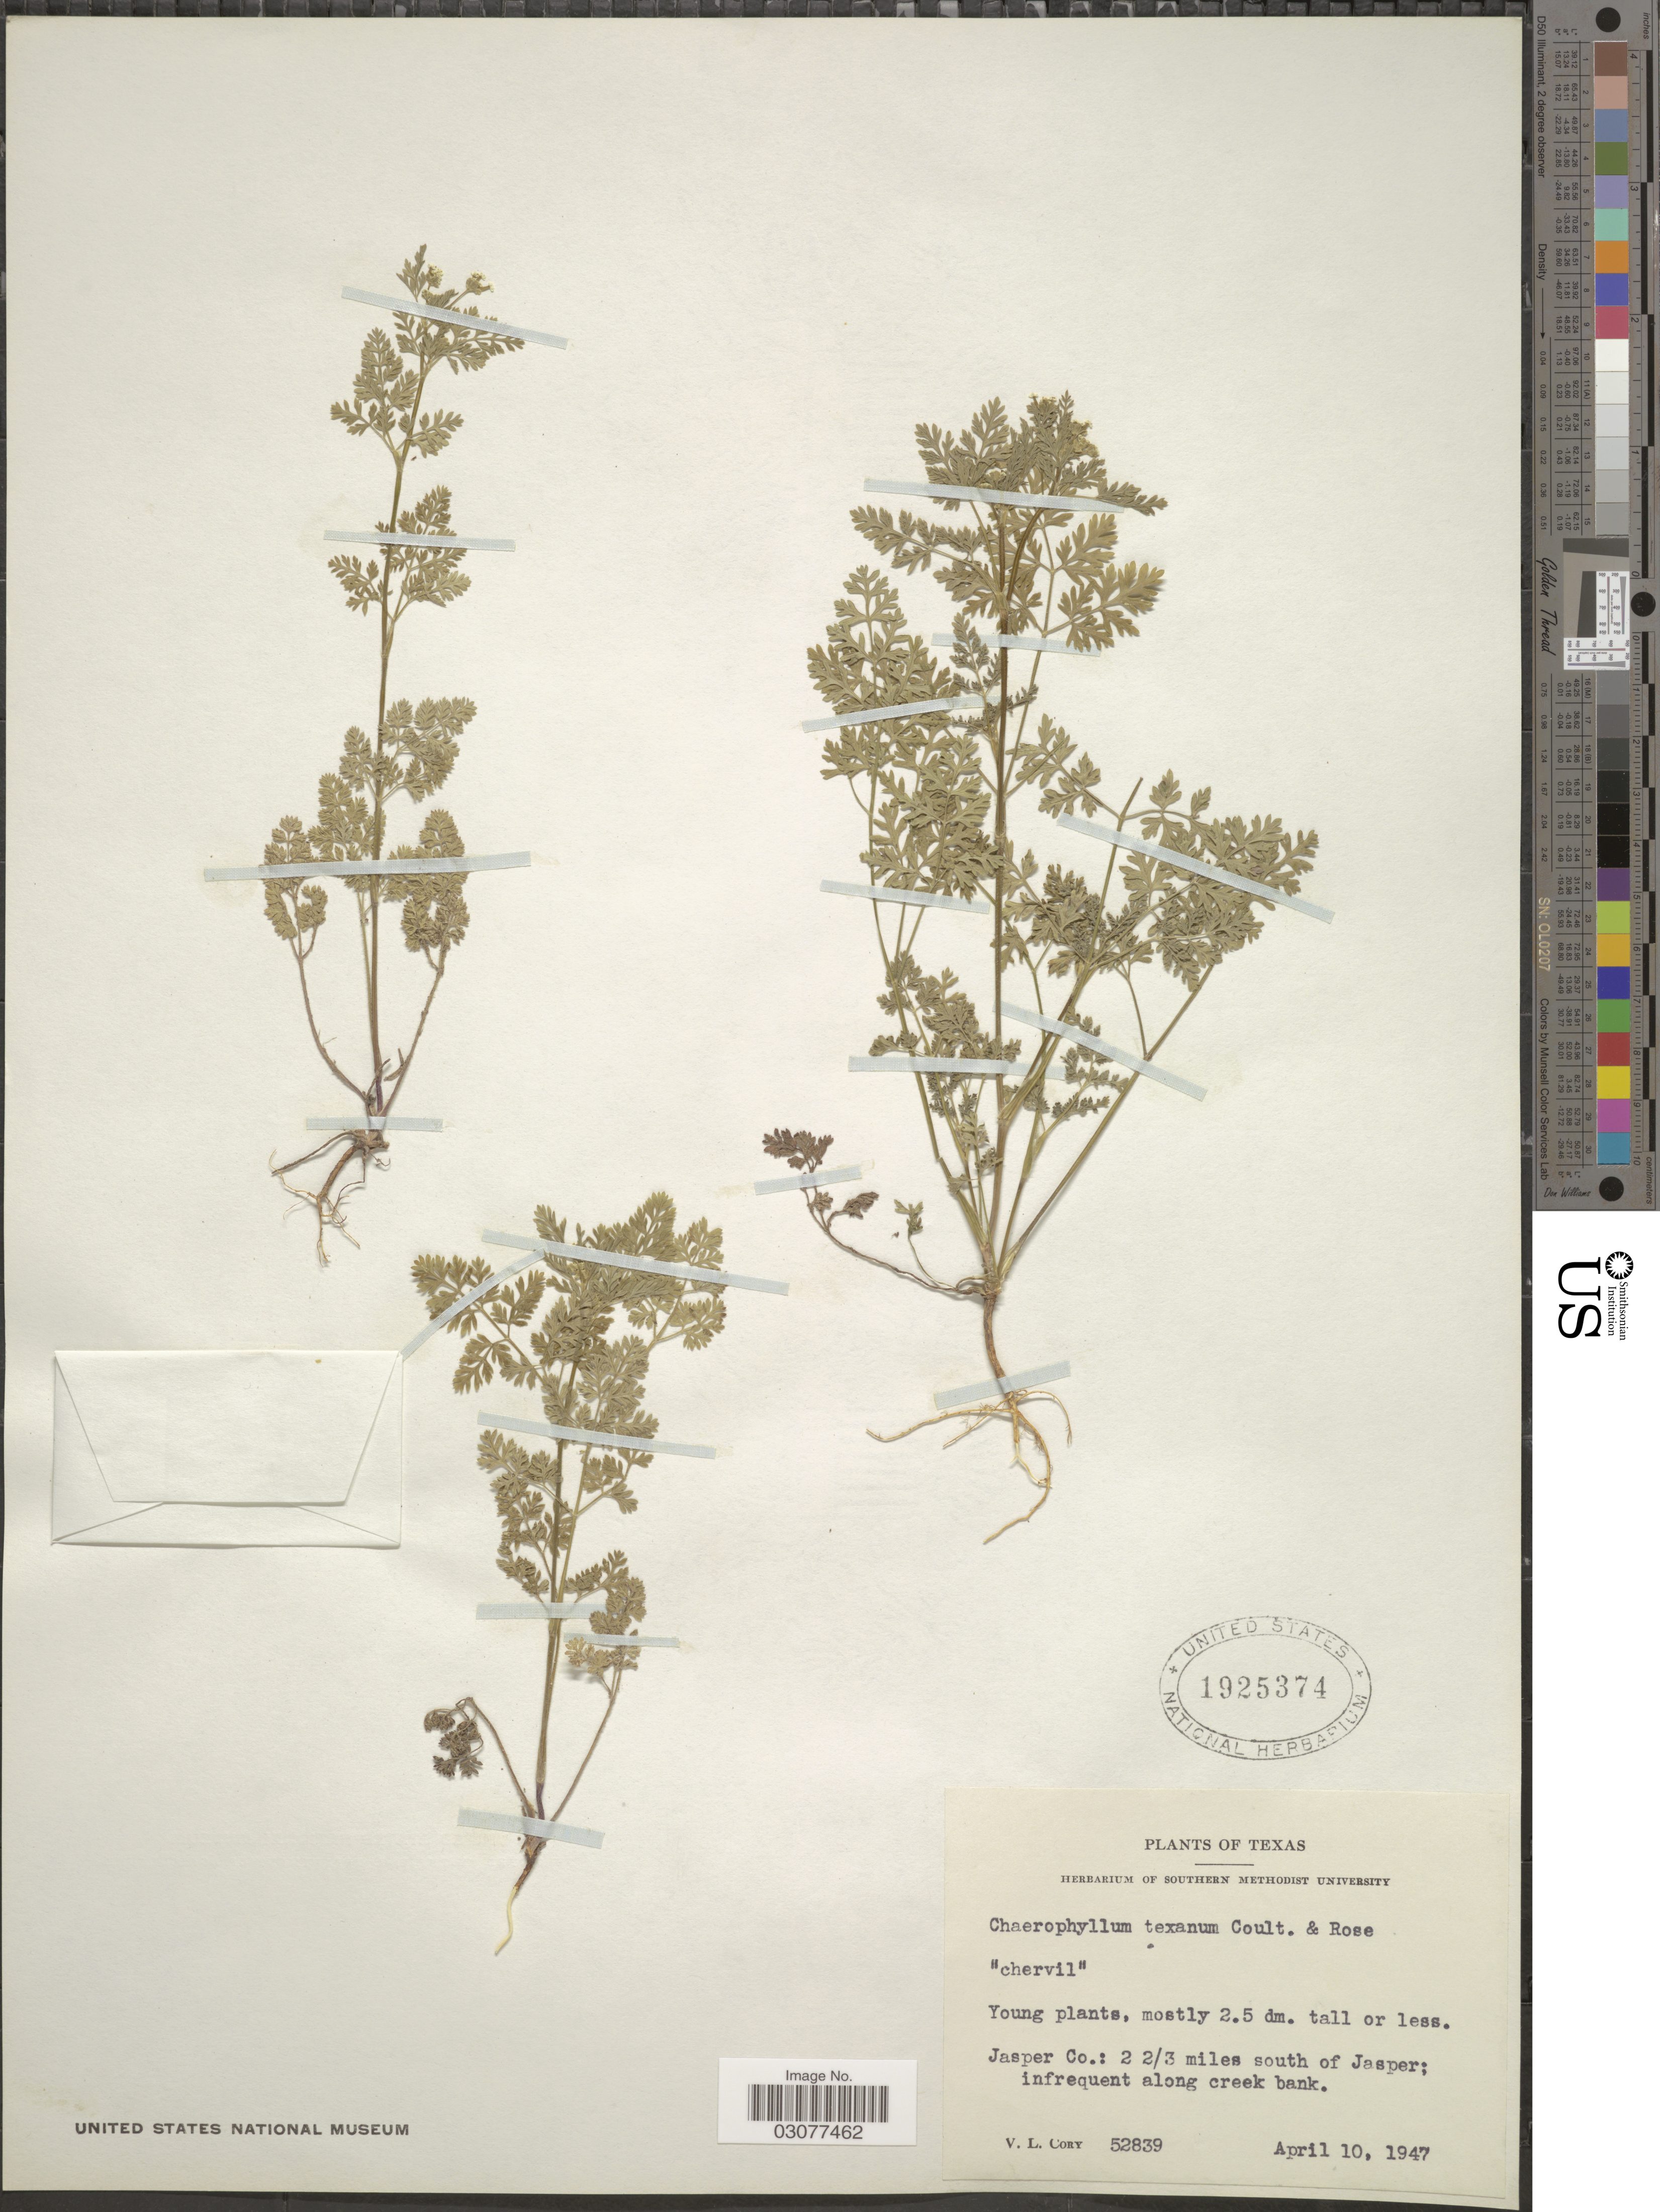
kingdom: Plantae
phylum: Tracheophyta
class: Magnoliopsida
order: Apiales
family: Apiaceae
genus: Chaerophyllum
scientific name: Chaerophyllum tainturieri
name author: Hook.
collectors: V. Cory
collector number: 52839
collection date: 1947-04-10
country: United States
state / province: Texas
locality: Jasper Co.: 2 2/3 miles south of Jasper; infrequent along creek bank.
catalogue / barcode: US 1925374